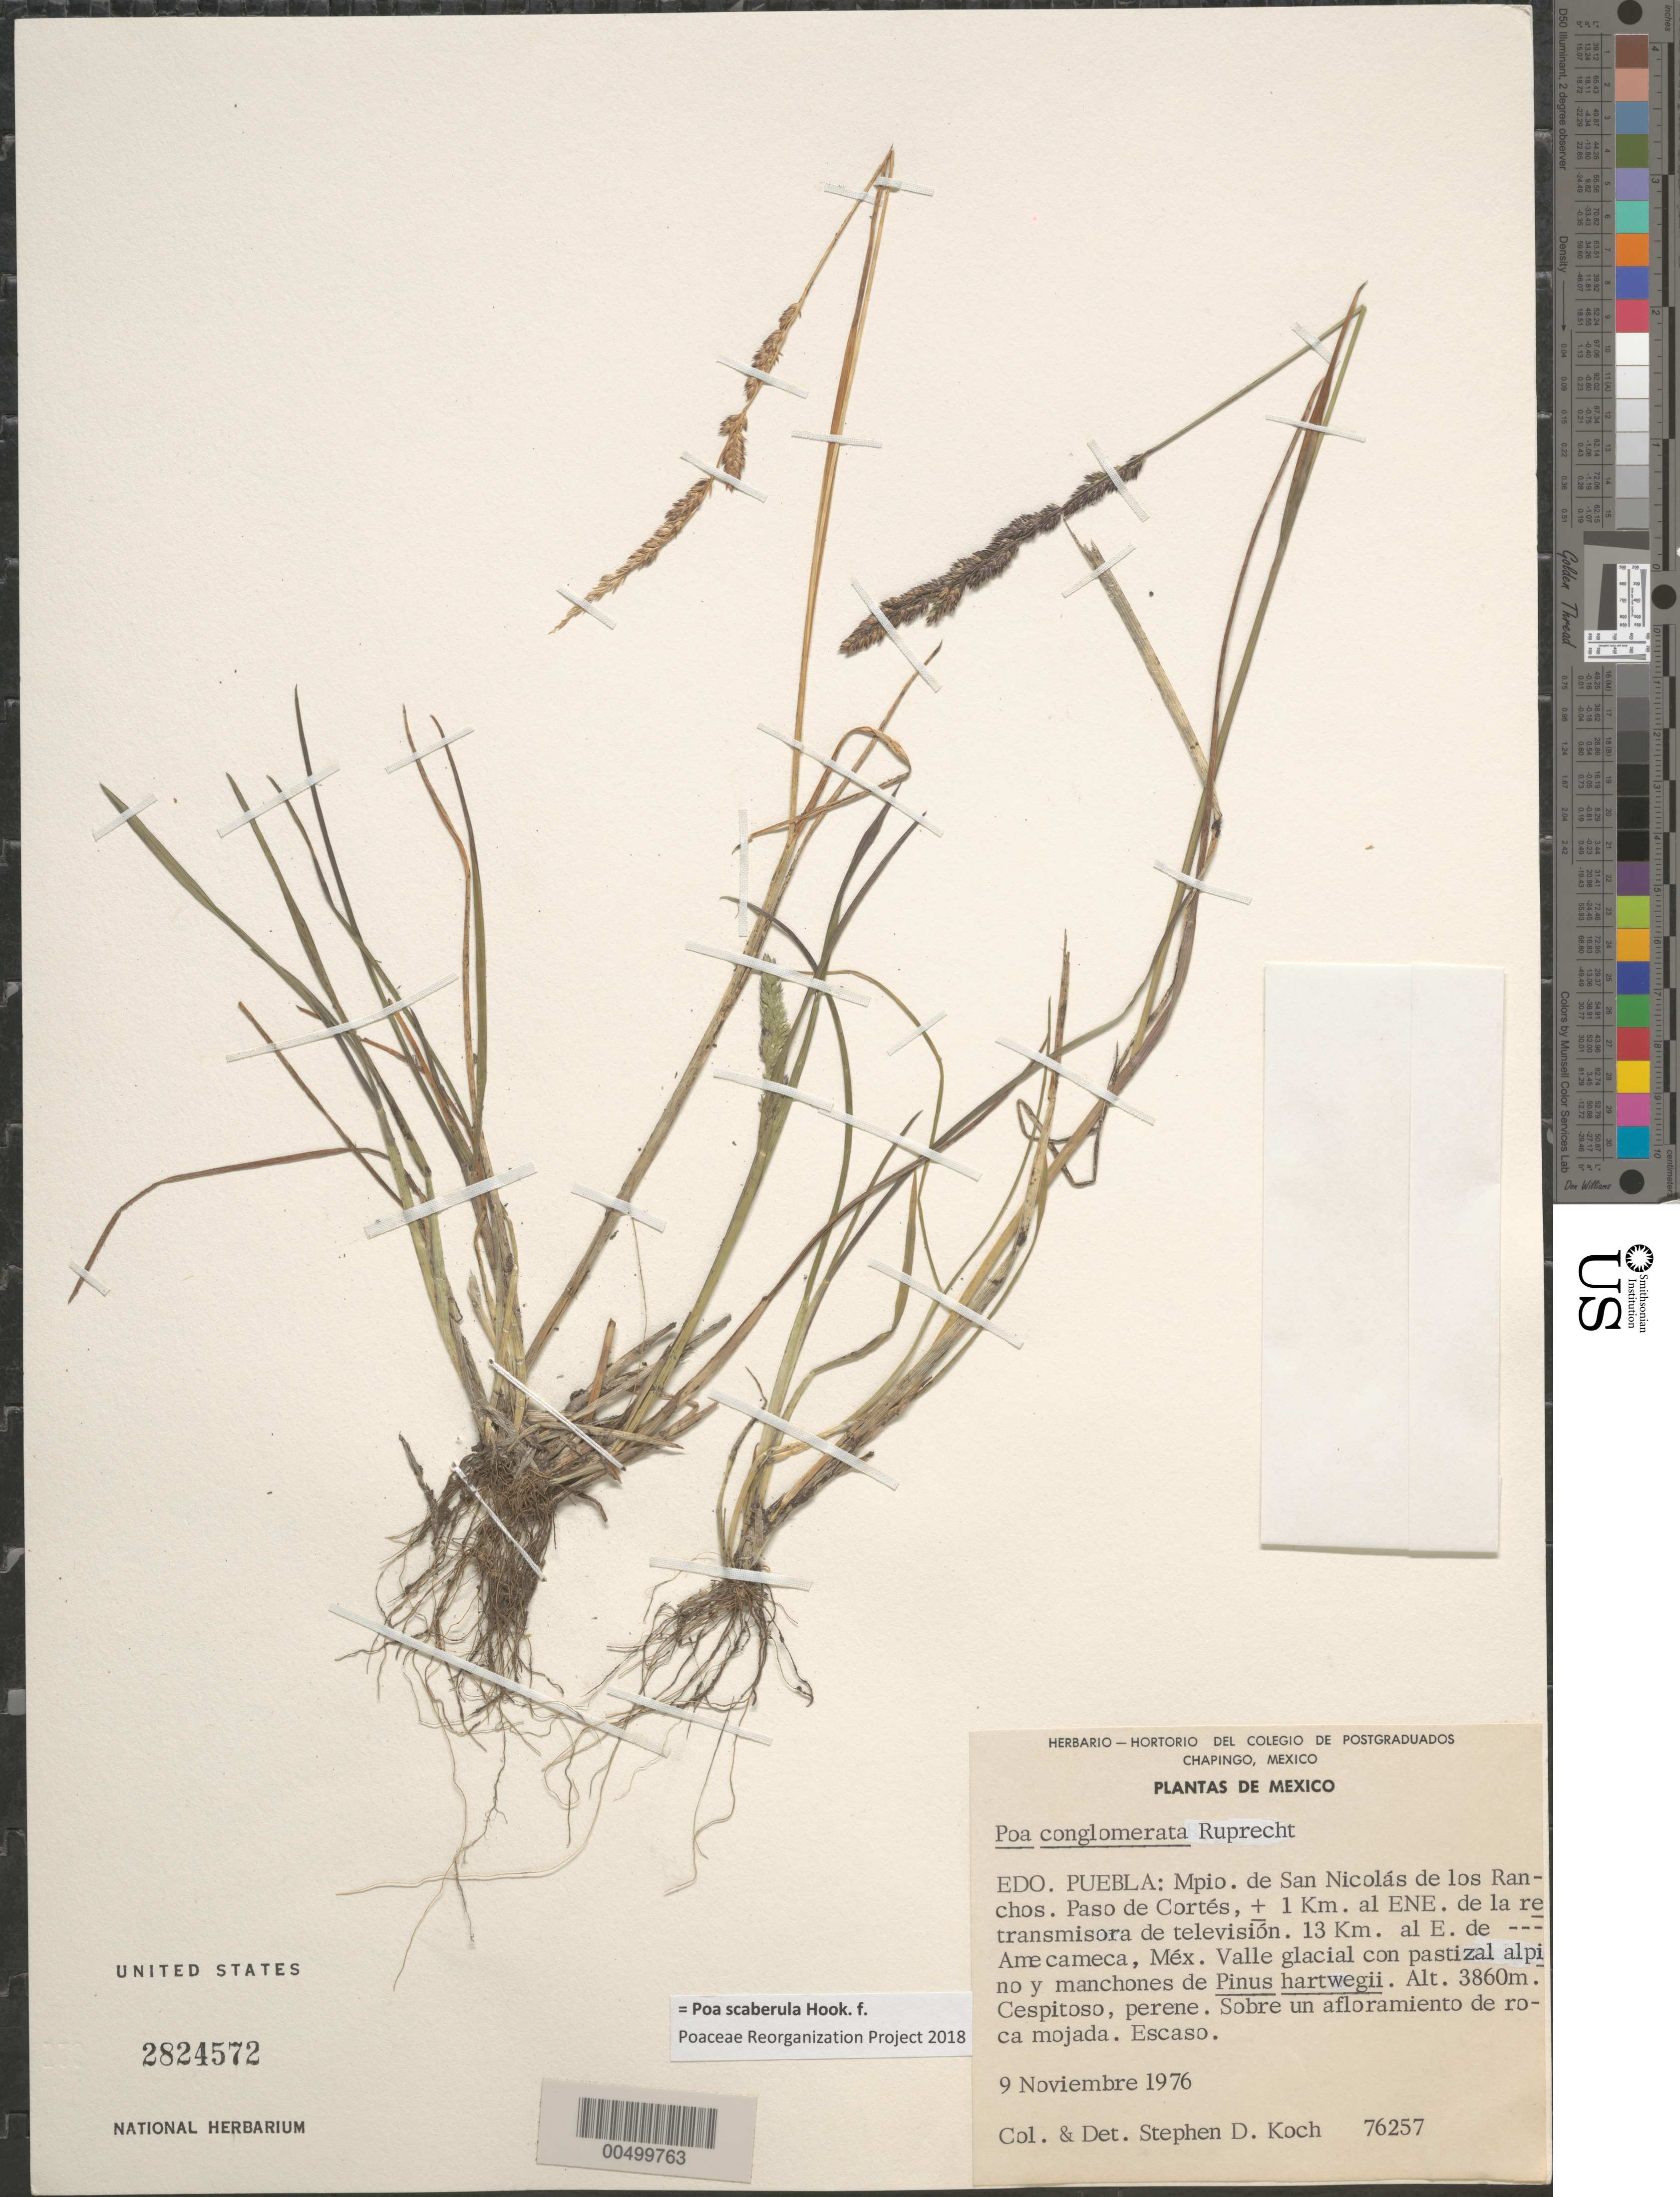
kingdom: Plantae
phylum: Tracheophyta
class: Liliopsida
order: Poales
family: Poaceae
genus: Poa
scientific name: Poa scaberula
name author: Hook. f.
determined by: Poaceae Reorganization Project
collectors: S. D. Koch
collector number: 76257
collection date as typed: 9 Nov 1976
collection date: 1976-11-09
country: Mexico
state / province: Puebla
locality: San Nicol s de los Ranchos Mun, Paso de Cort‚s, 1 km ENE of the TV transmitter, 13 km E of Amecameca, MC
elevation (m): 3860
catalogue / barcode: US 2824572